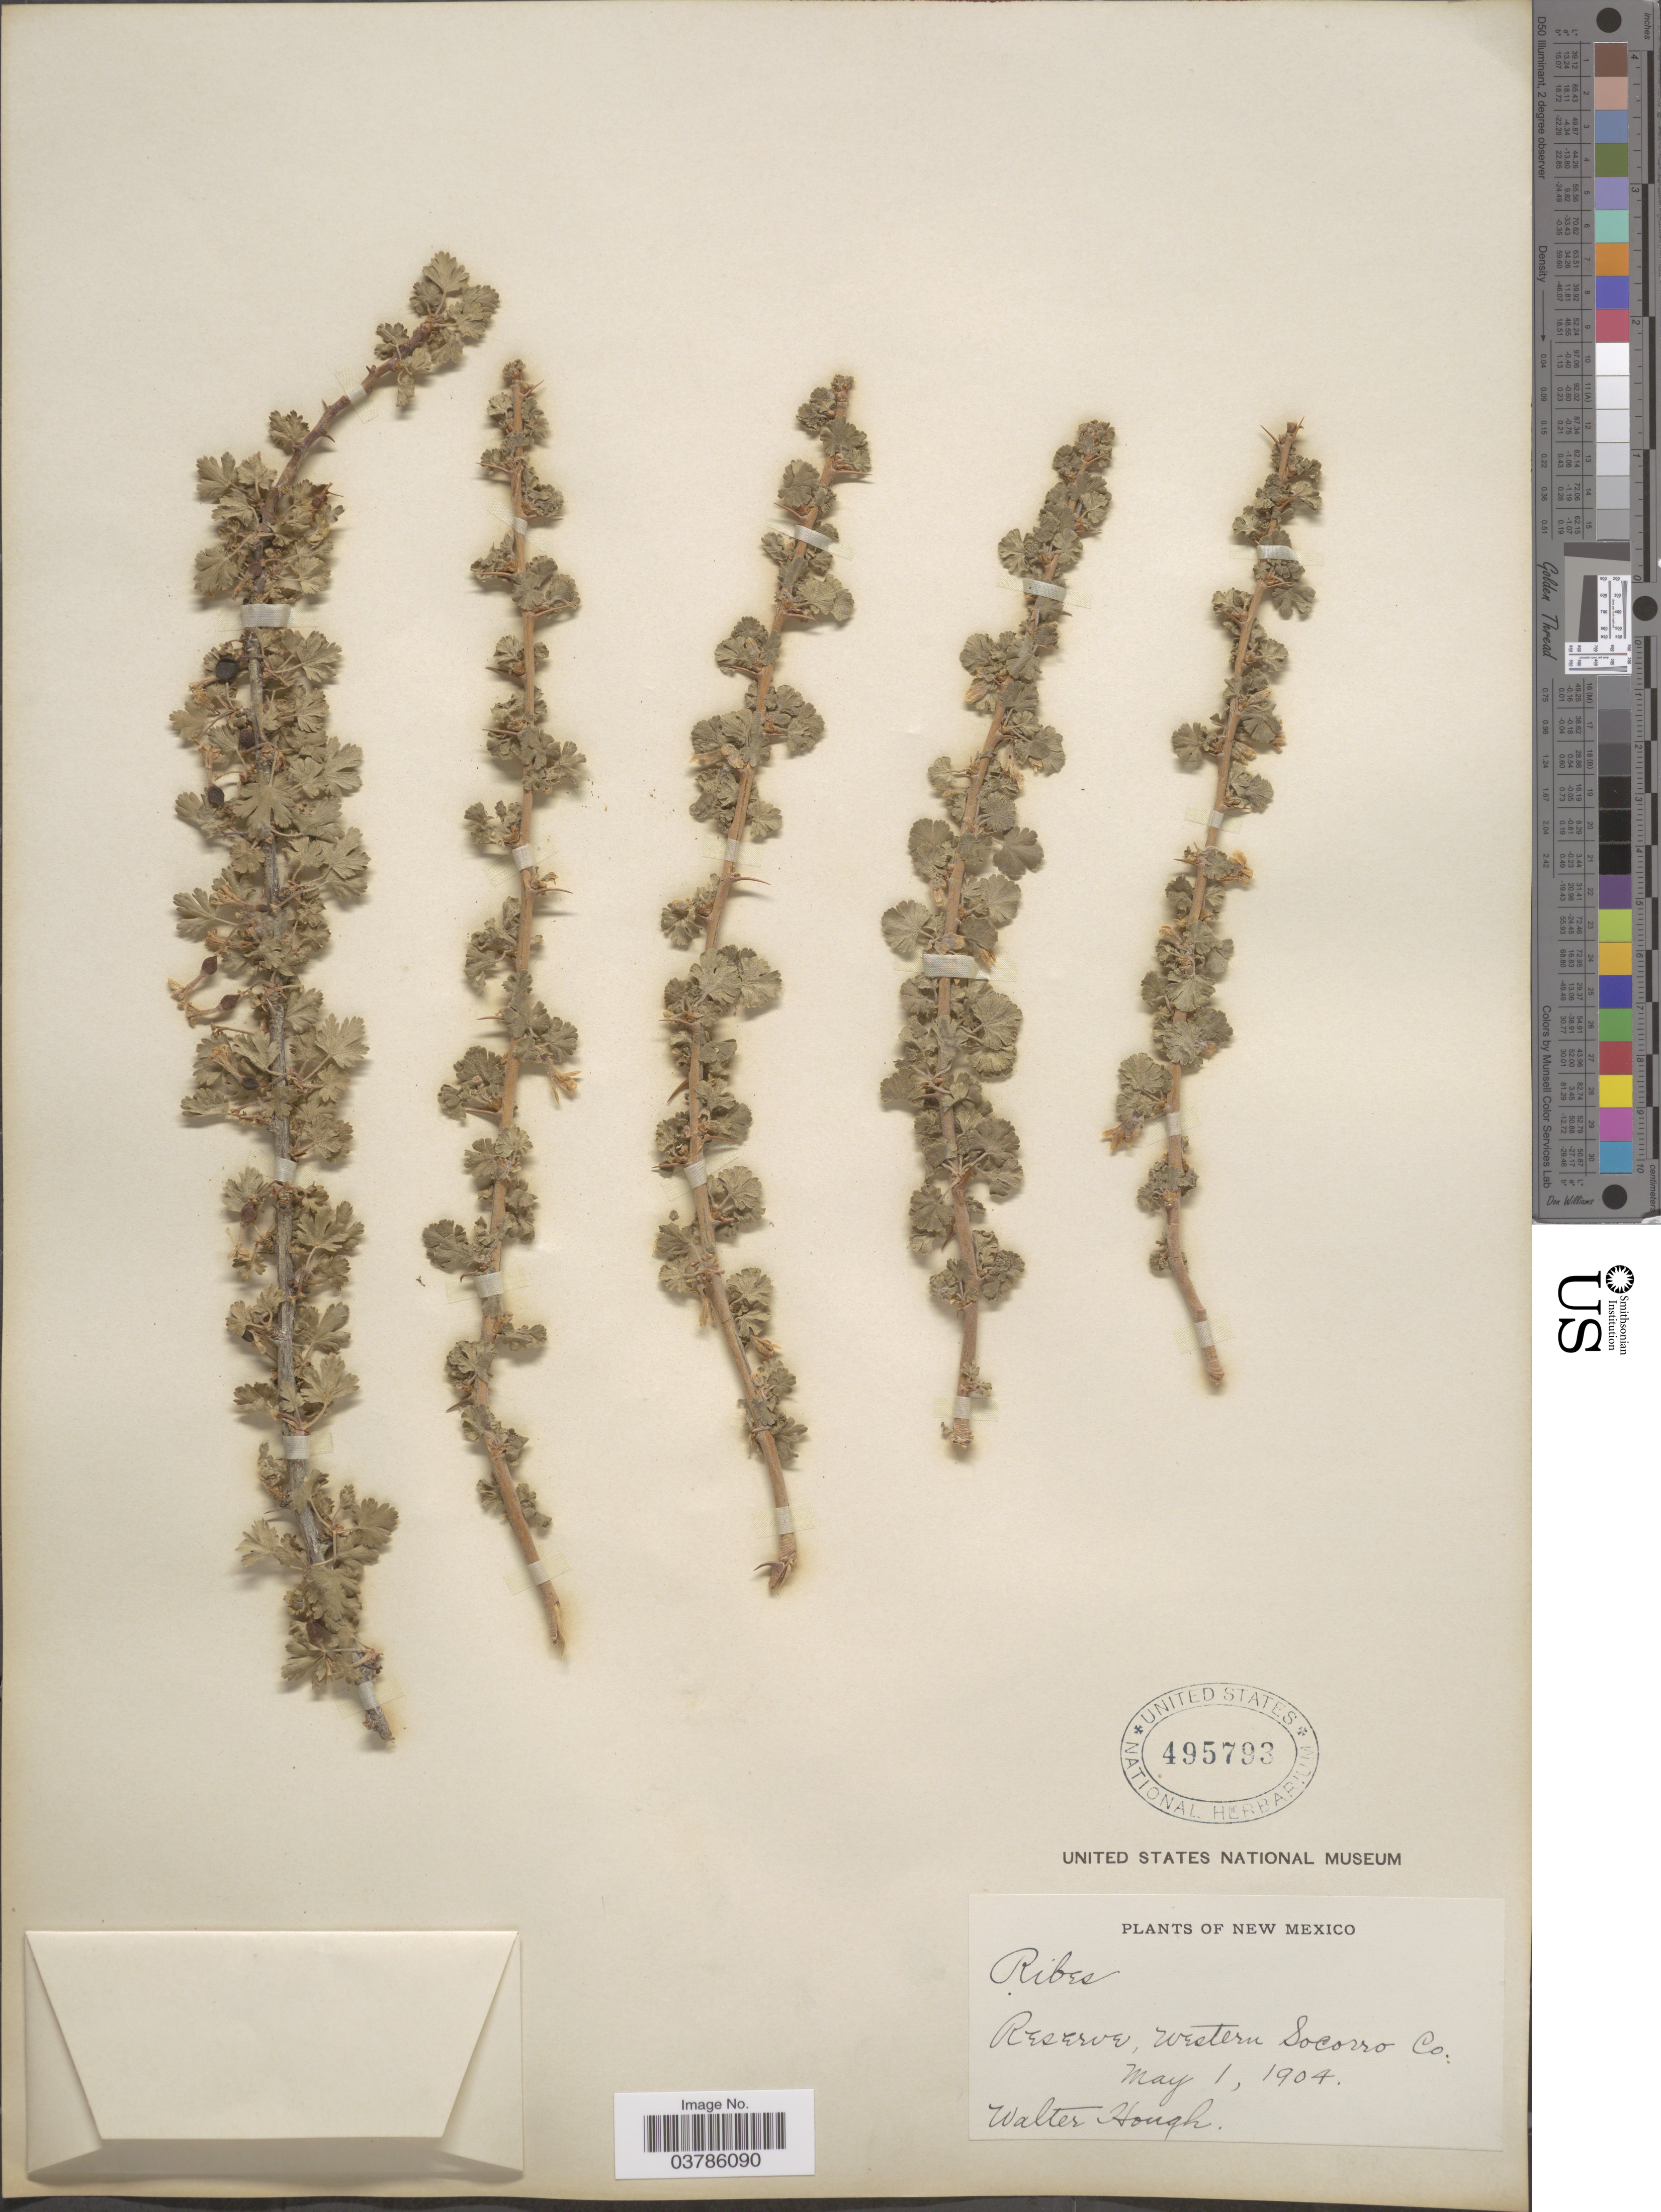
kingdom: Plantae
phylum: Tracheophyta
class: Magnoliopsida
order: Saxifragales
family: Grossulariaceae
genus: Ribes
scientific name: Ribes sp.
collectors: W. Hough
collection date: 1904-05-01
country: United States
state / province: New Mexico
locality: Reserve, Western Socorro Co.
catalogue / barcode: US 495793